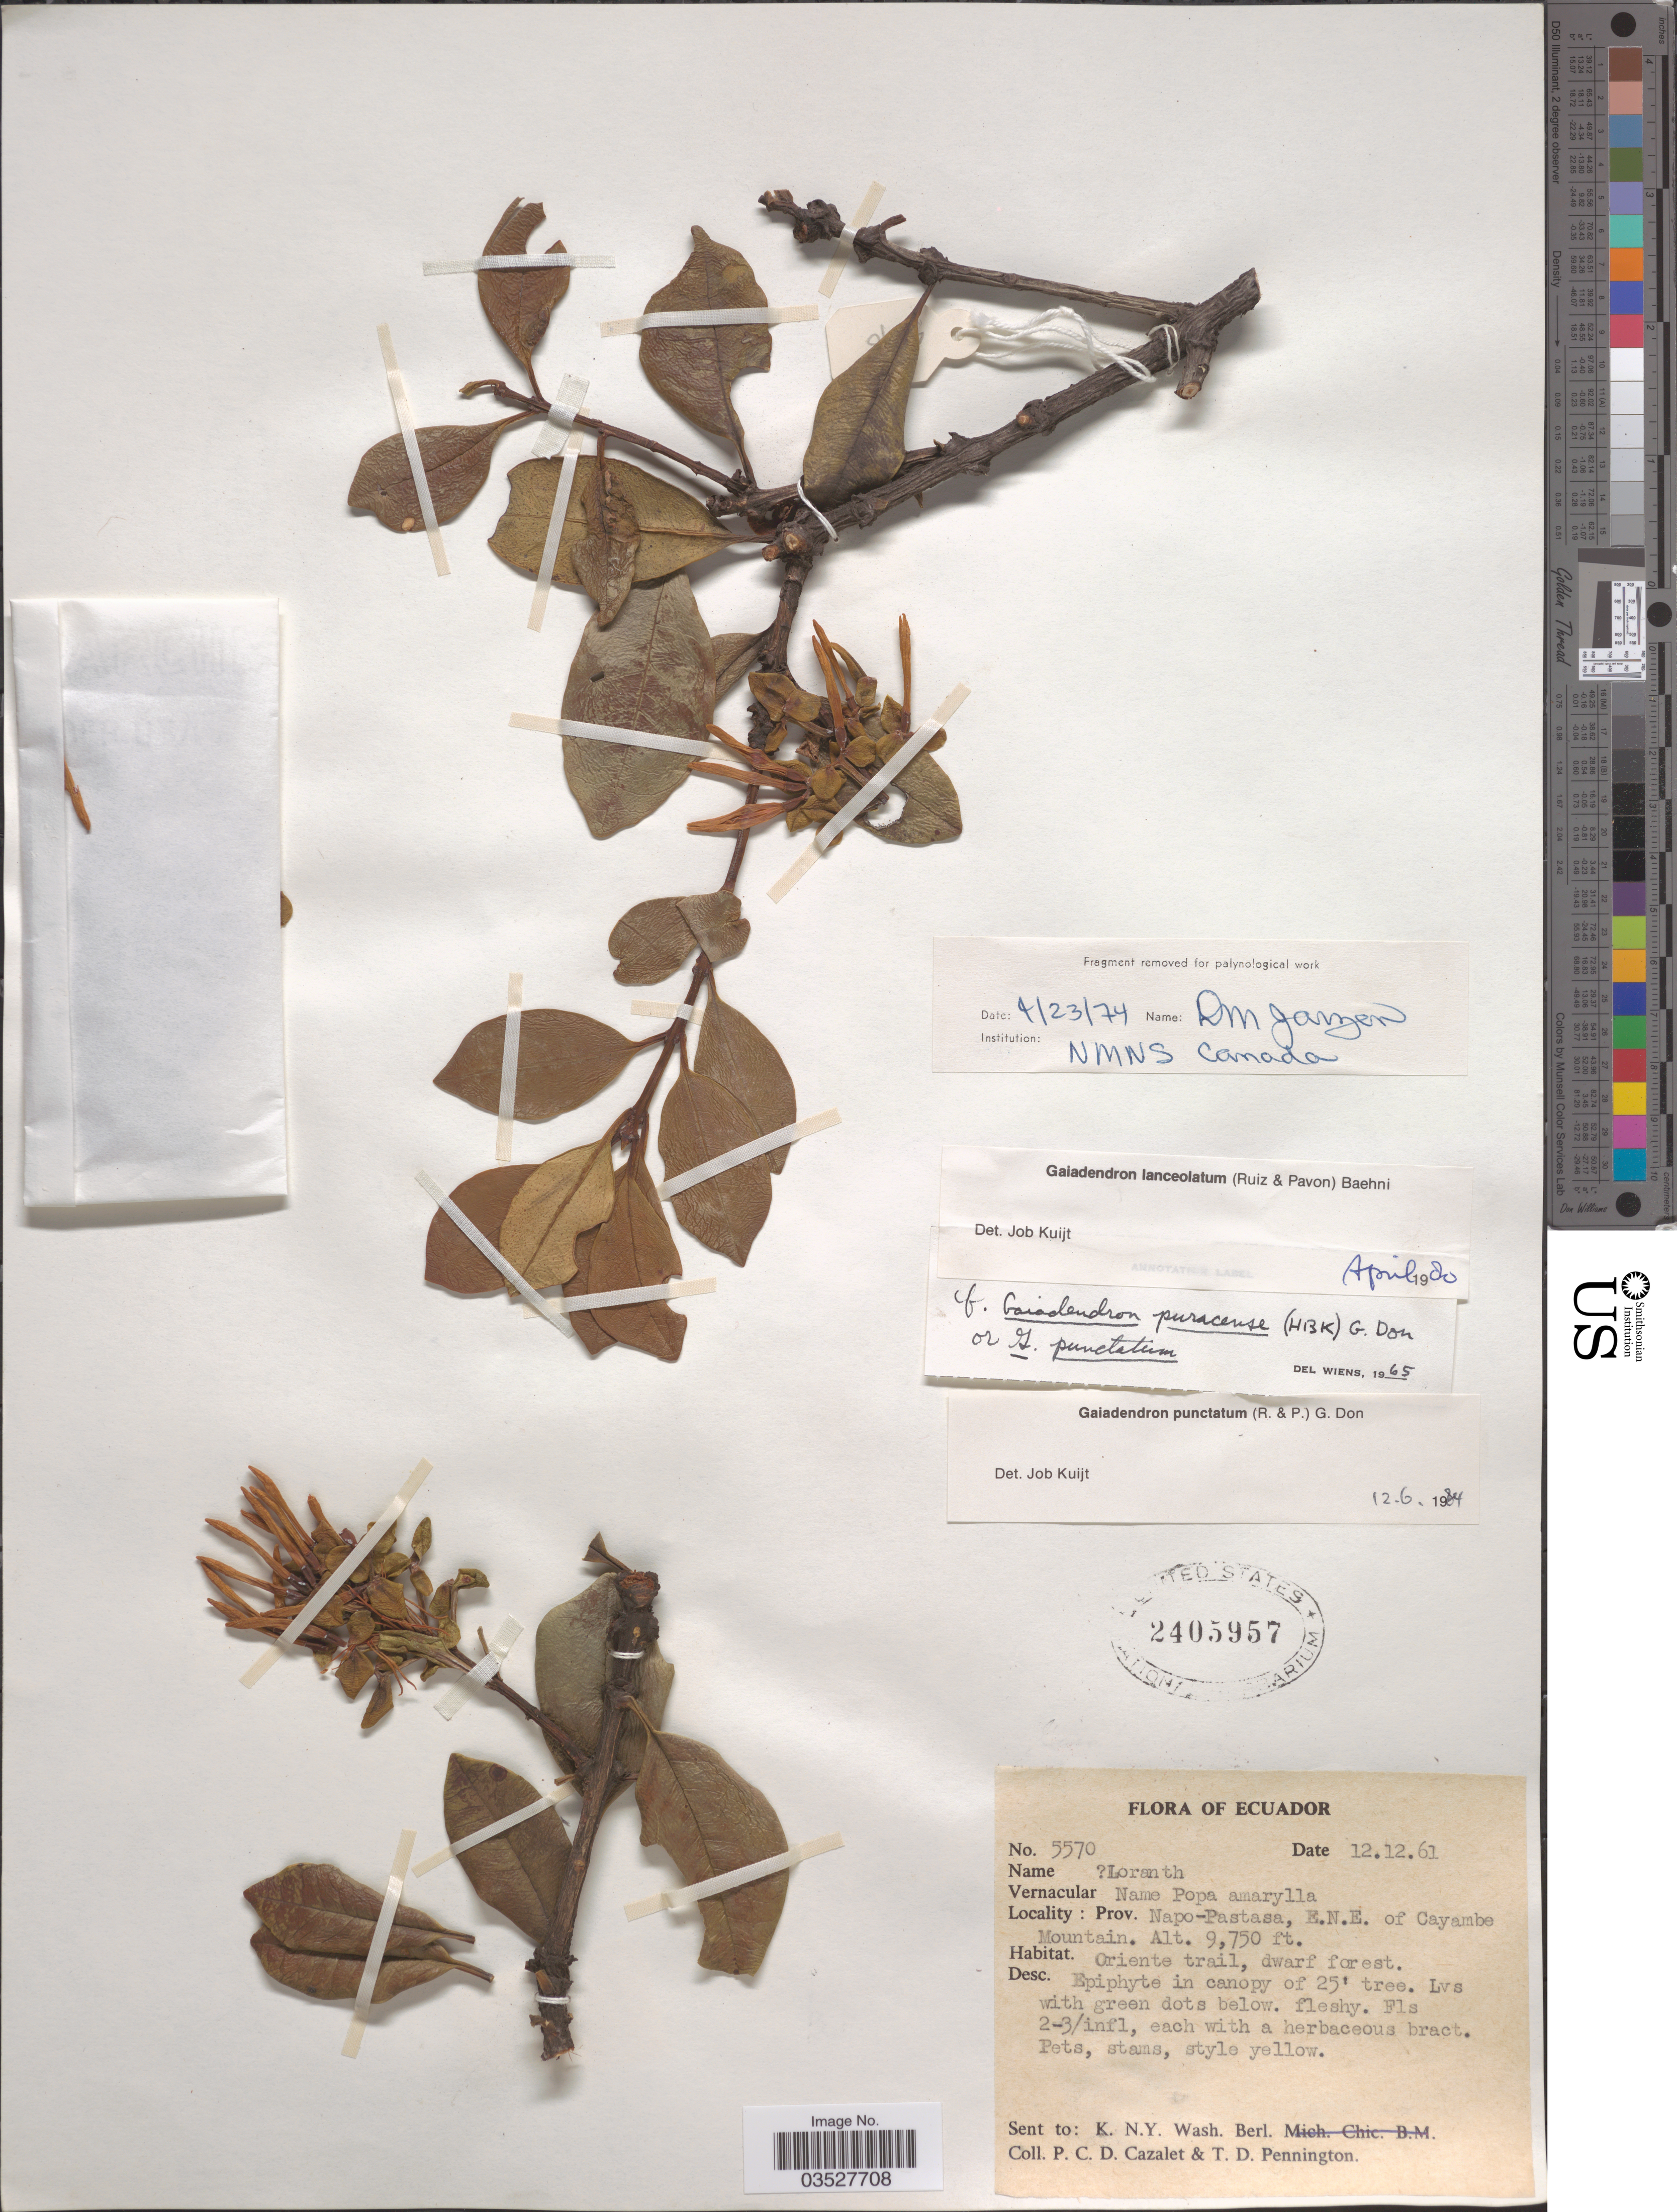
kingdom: Plantae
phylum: Tracheophyta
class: Magnoliopsida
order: Santalales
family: Loranthaceae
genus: Gaiadendron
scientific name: Gaiadendron punctatum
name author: (Ruiz & Pav.) G. Don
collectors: P. C. D. Cazalet & T. D. Pennington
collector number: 5570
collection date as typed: Transcribed d/m/y: 12/12/61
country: Ecuador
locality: Prov. Napo-Pastasa, E. N. E. of Cayambe Mountain.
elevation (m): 2972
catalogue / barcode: US 2405957